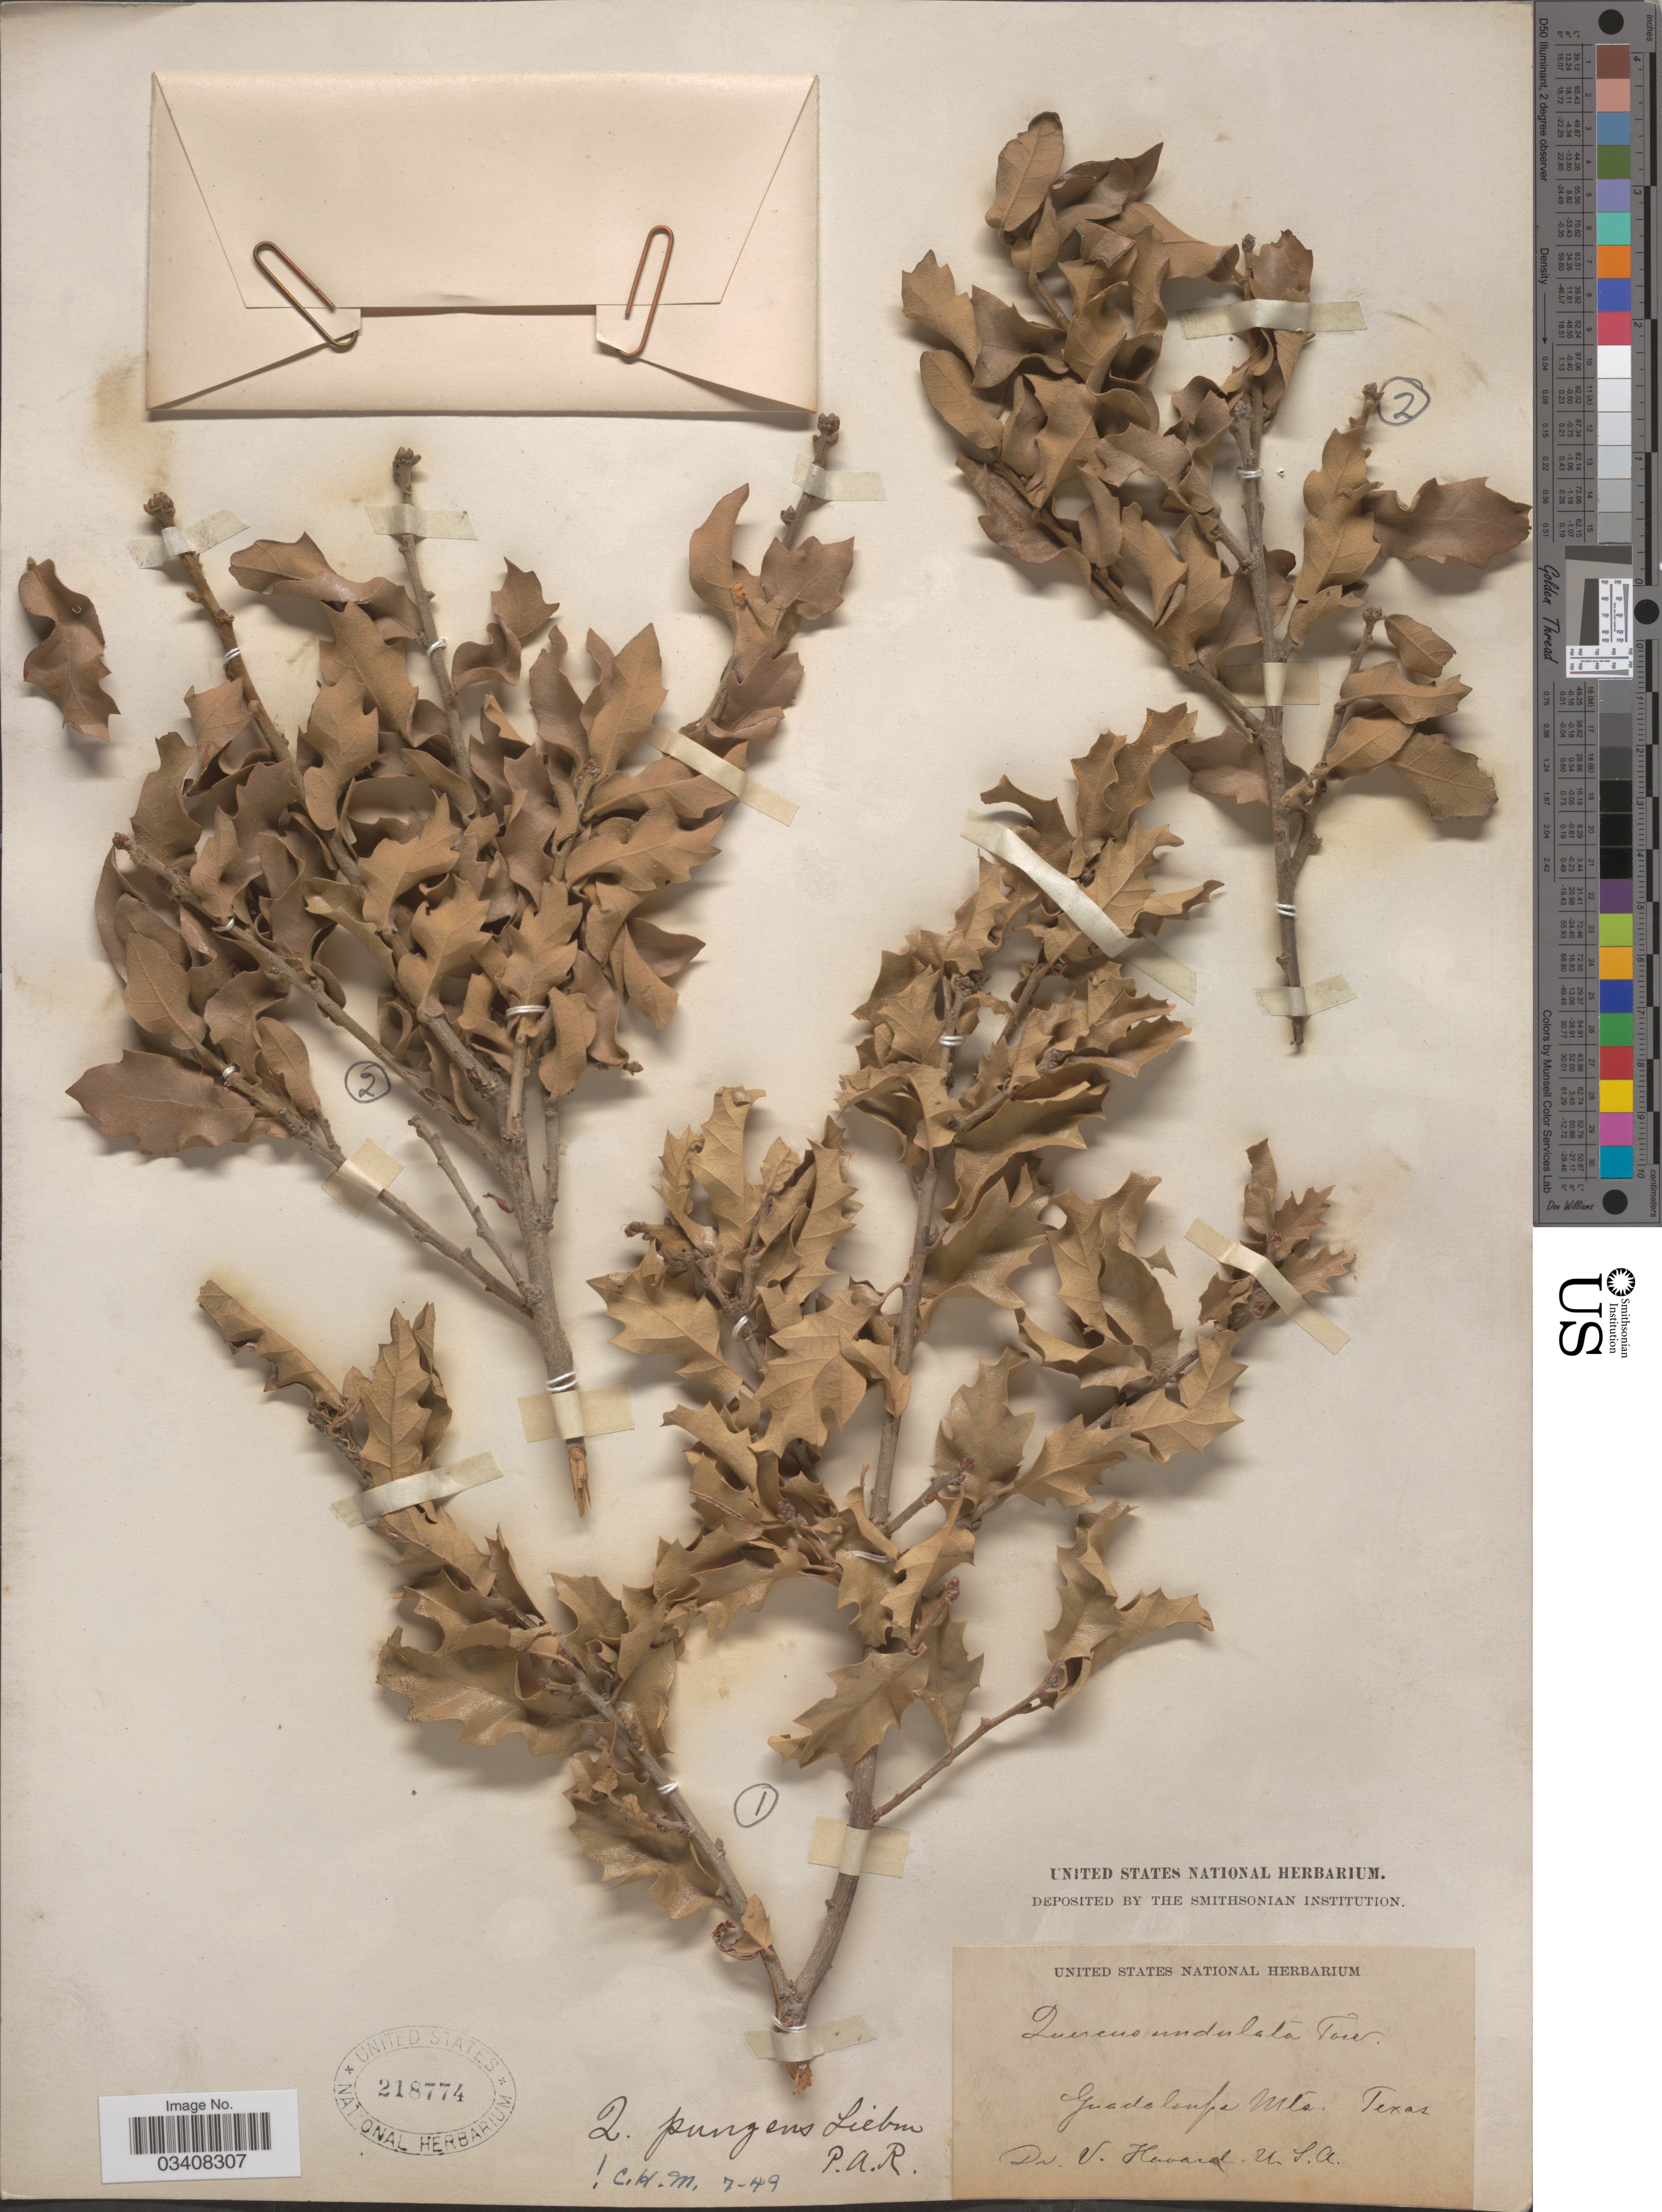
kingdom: Plantae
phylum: Tracheophyta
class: Magnoliopsida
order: Fagales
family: Fagaceae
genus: Quercus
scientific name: Quercus pungens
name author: Liebm.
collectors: V. Havard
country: United States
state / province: Texas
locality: Guadalupe Mts.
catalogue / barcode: US 218774